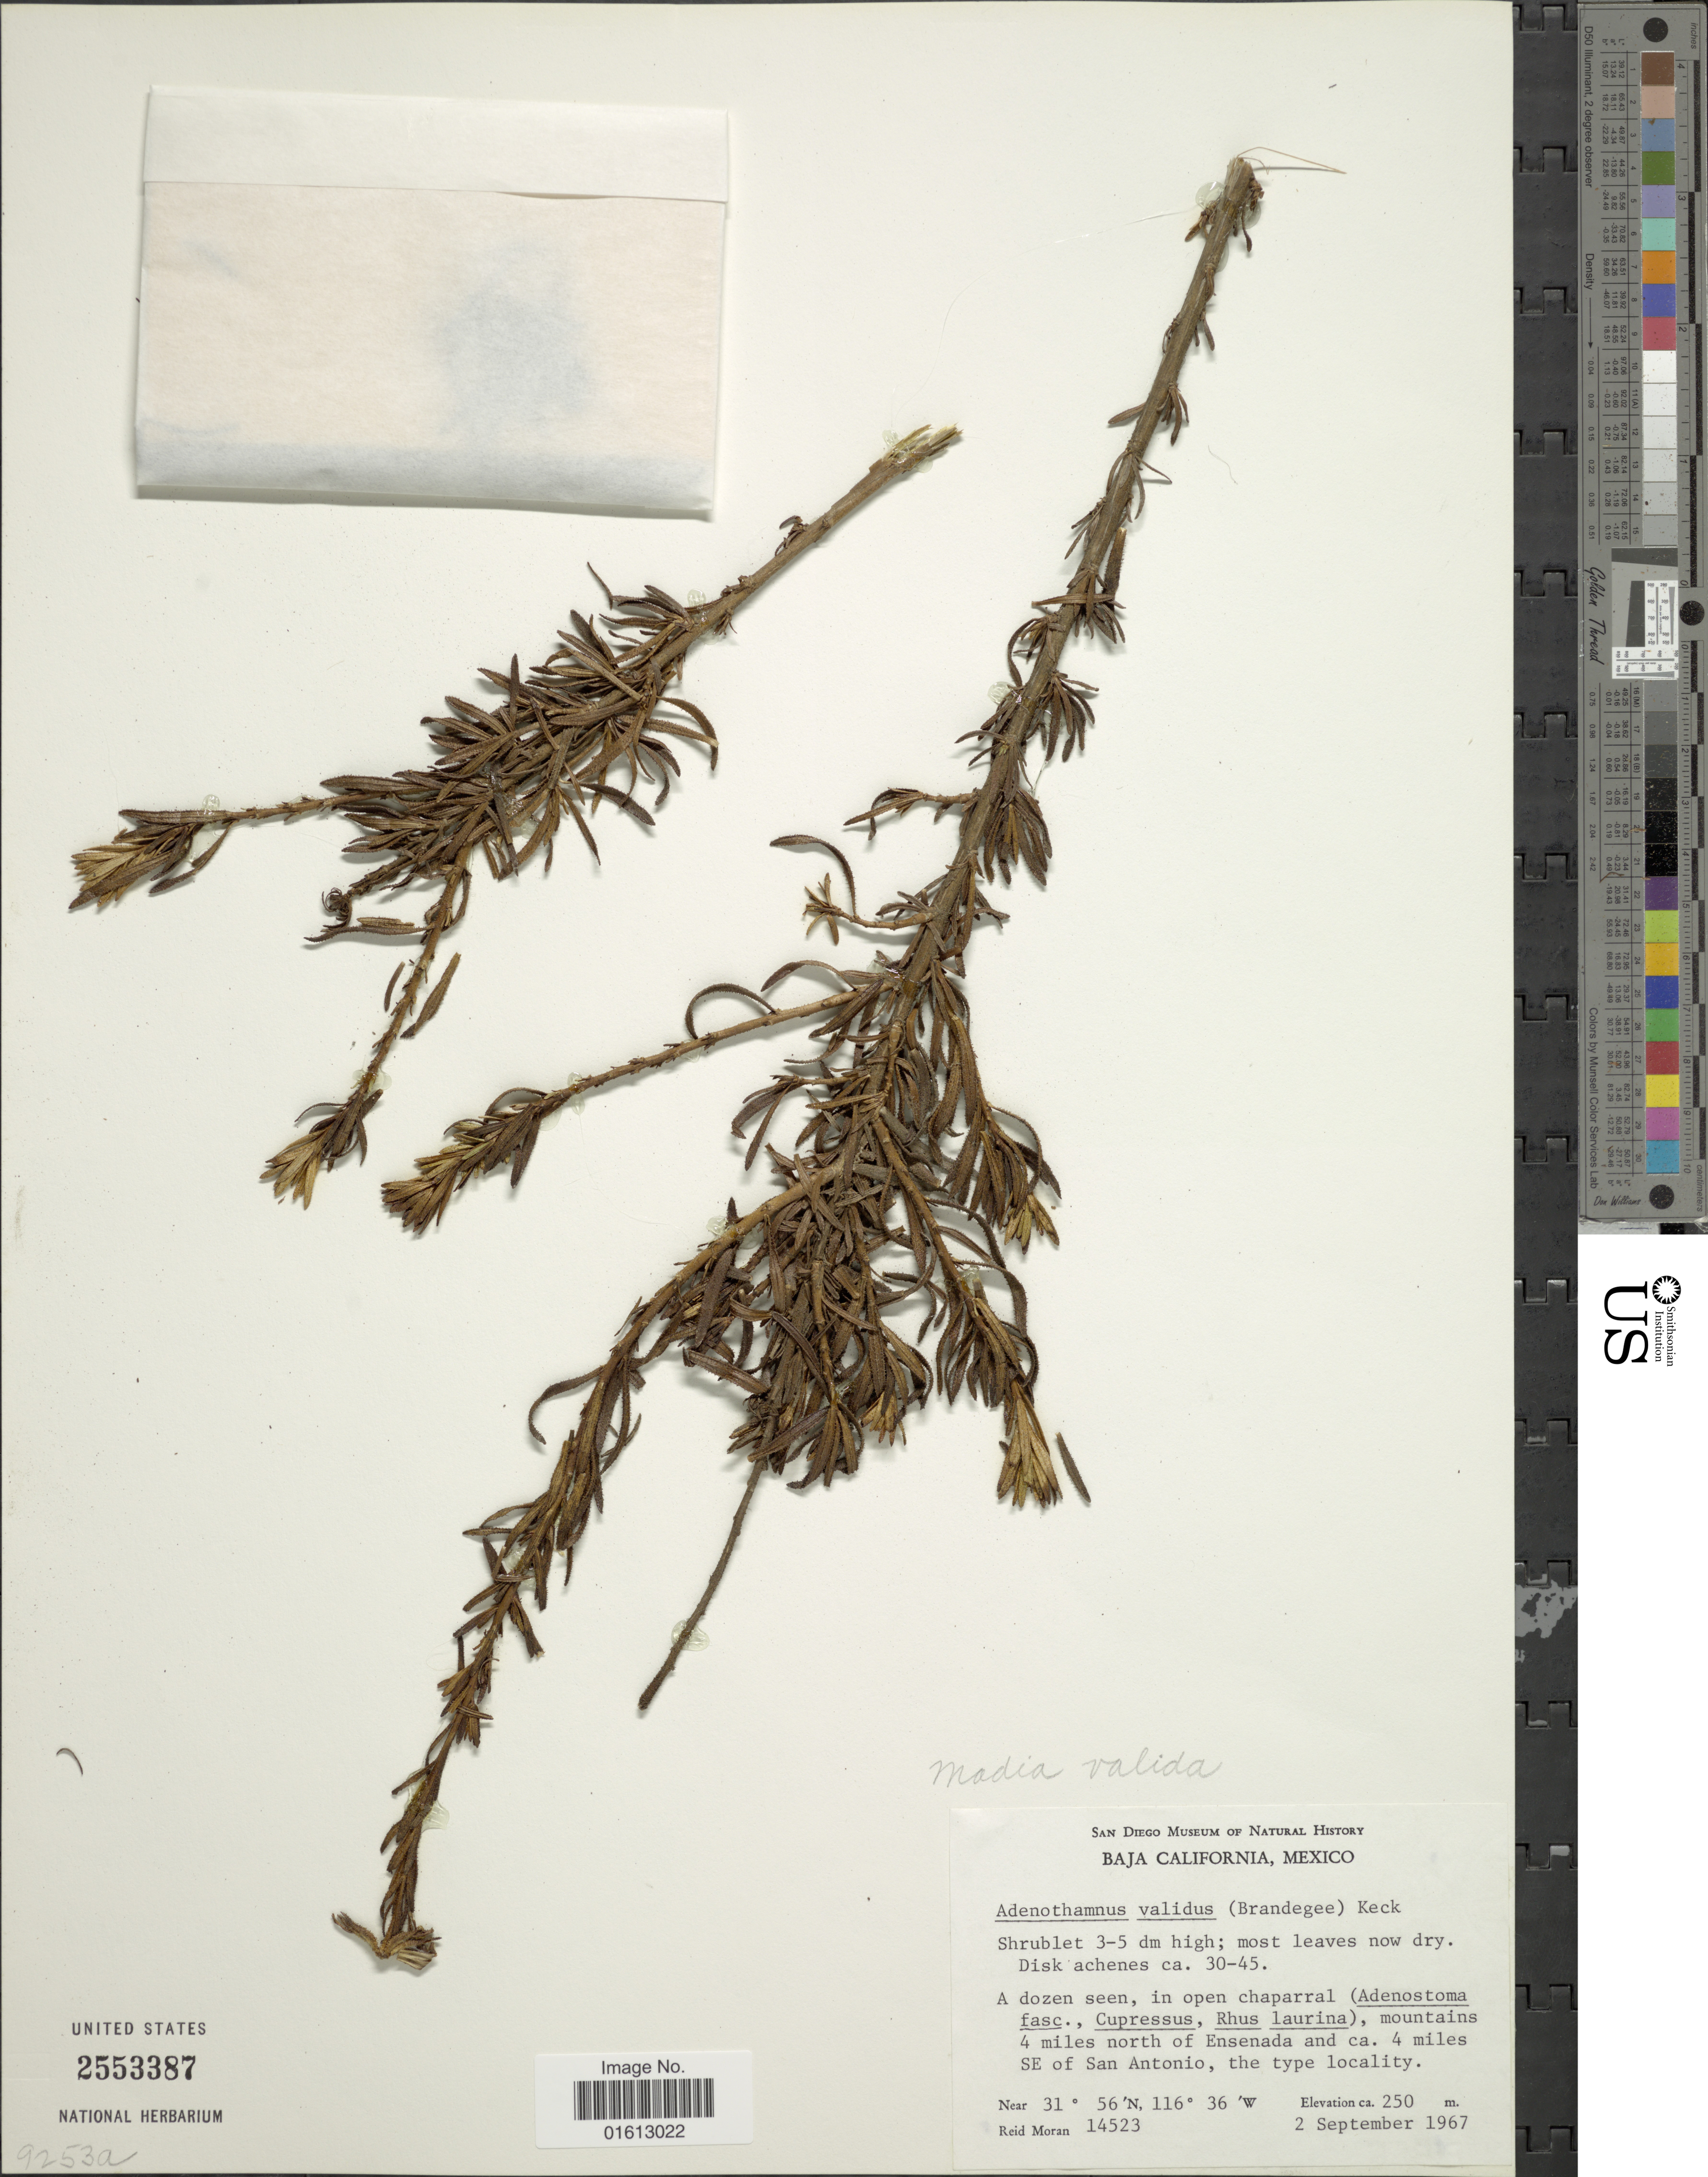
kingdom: Plantae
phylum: Tracheophyta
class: Magnoliopsida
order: Asterales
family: Asteraceae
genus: Madia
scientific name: Madia valida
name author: Brandegee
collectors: R. V. Moran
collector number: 14523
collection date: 1967-09-02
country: Mexico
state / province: Baja California Norte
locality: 4 miles north of Ensenada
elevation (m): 250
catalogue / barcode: US 2553387